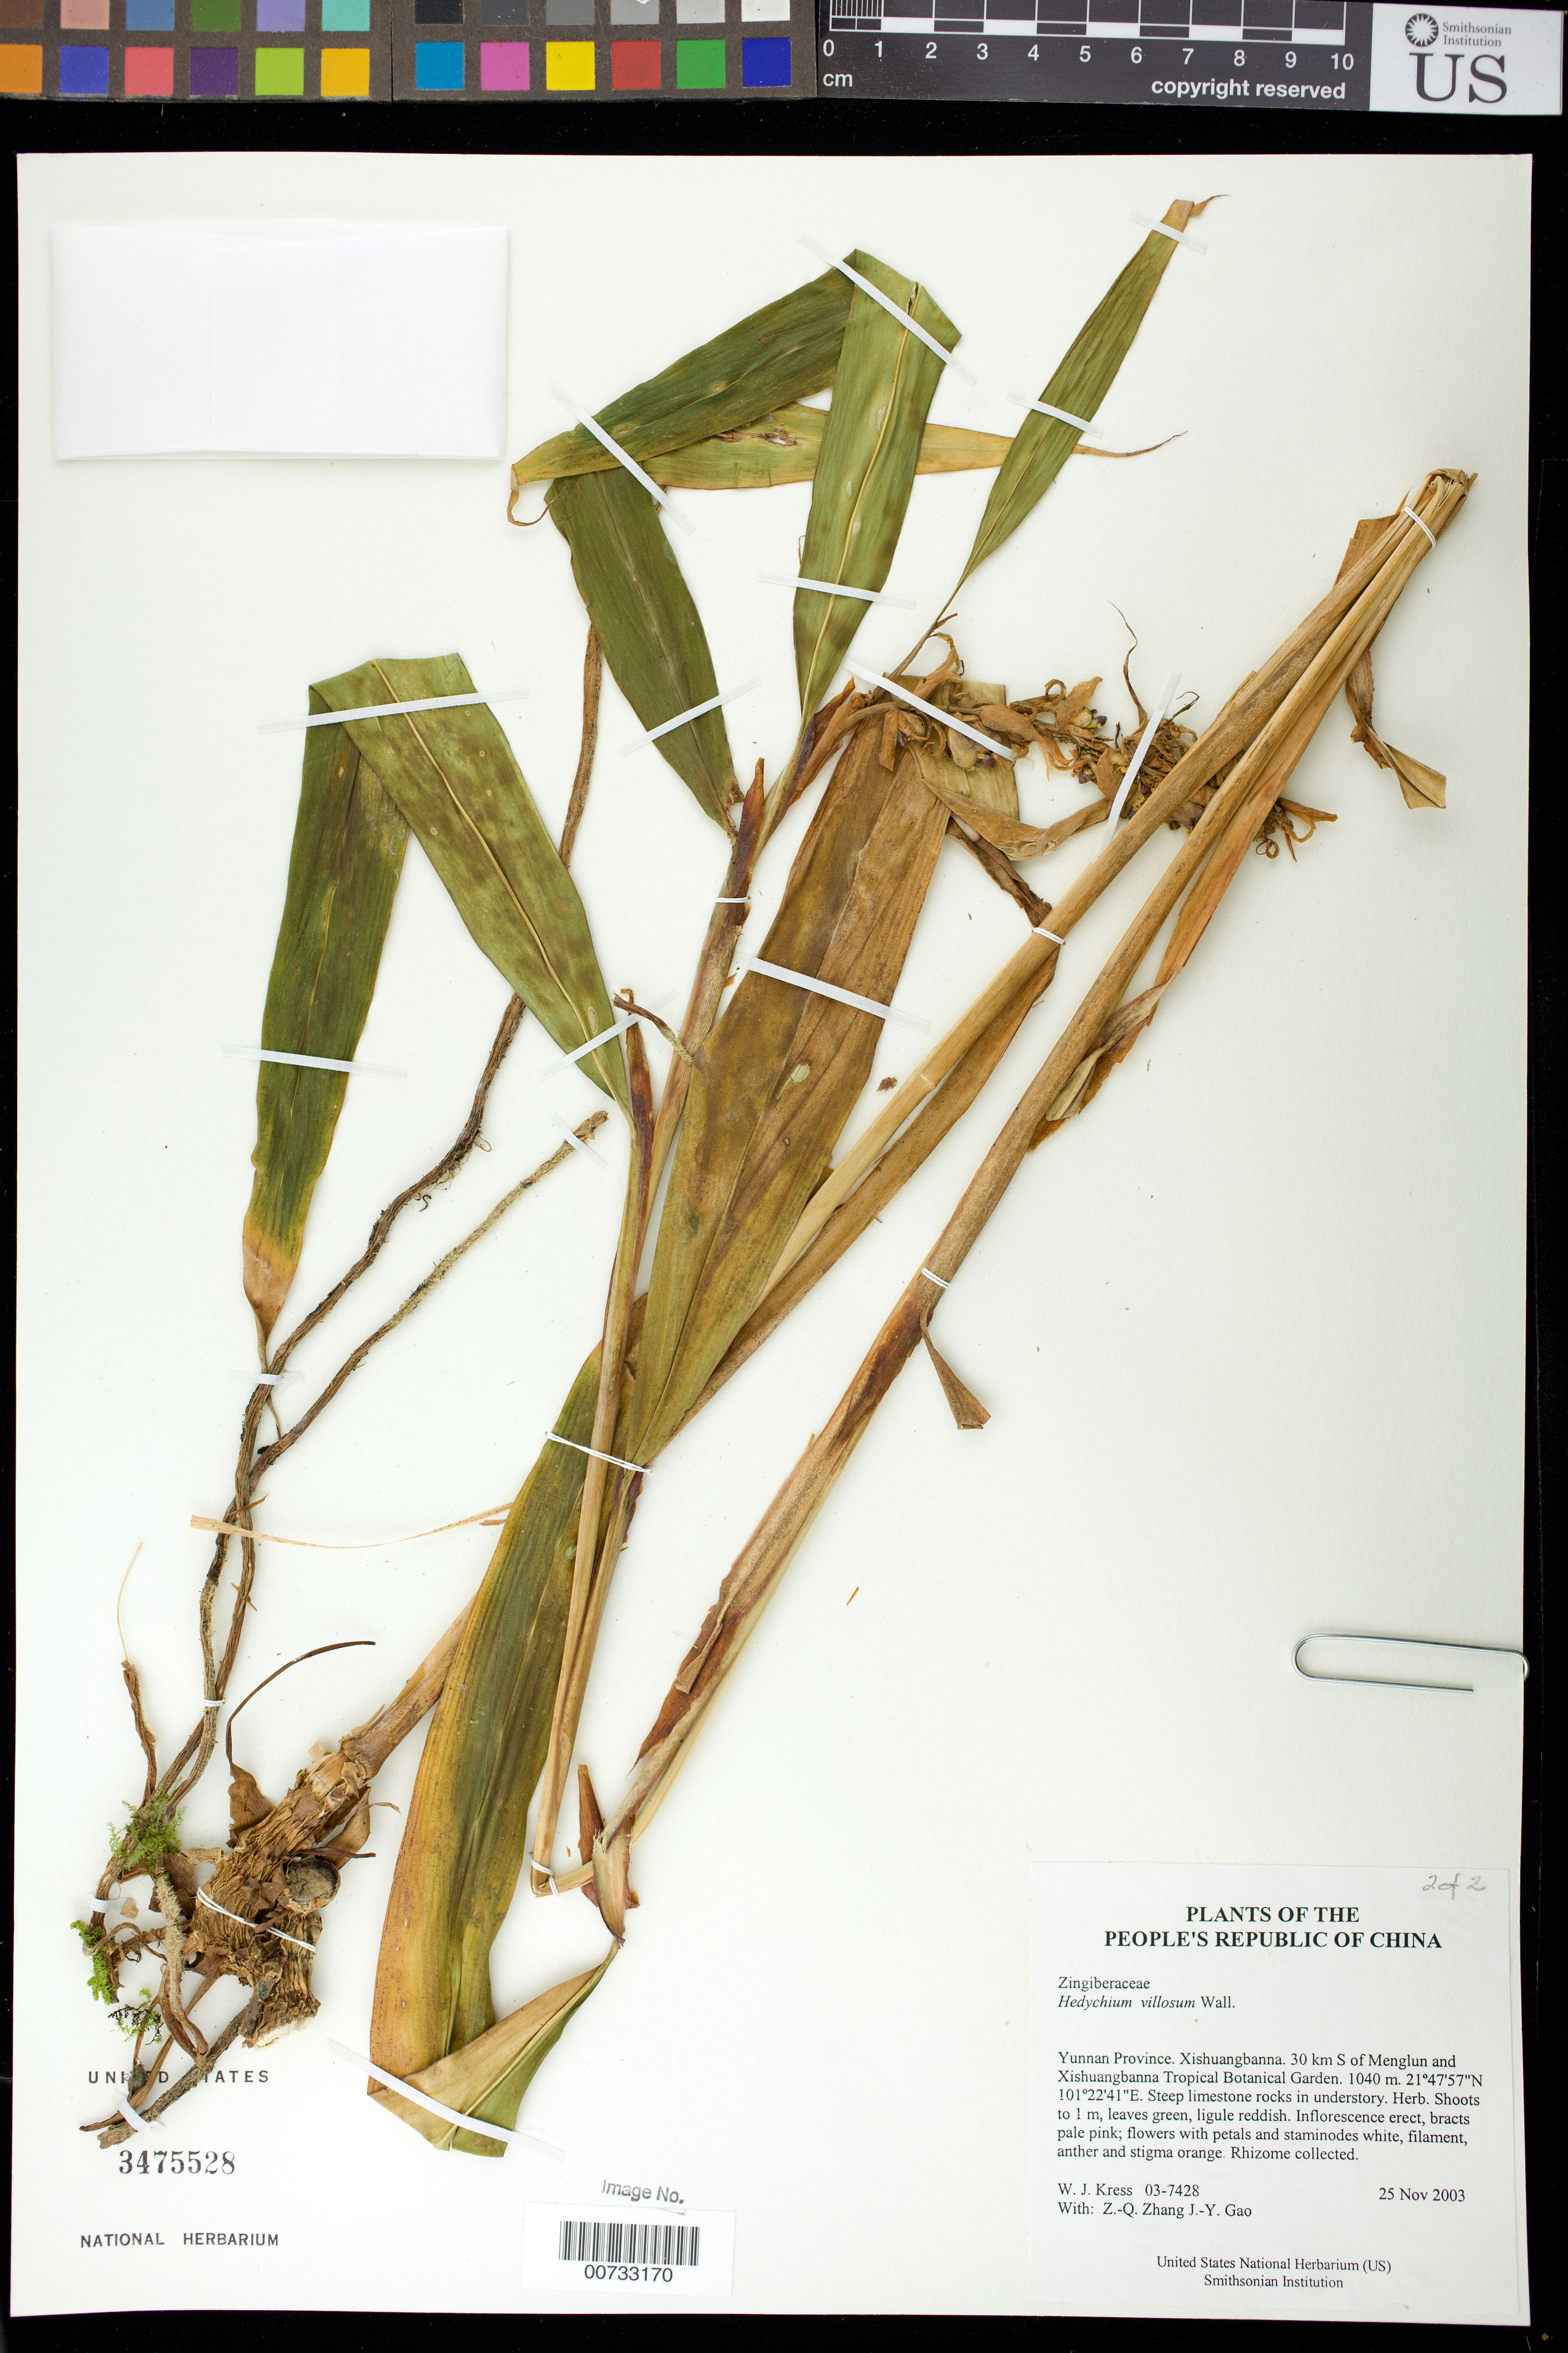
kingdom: Plantae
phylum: Tracheophyta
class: Liliopsida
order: Zingiberales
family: Zingiberaceae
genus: Hedychium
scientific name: Hedychium villosum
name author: Wall.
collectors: W. J. Kress, J.-Y. Gao & Z. Zhang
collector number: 03-7428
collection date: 2003-11-25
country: China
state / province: Yunnan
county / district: Xishuangbanna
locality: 30 km S of Menglun and Xishuangbanna Tropical Botanical Garden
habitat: Steep limestone rocks in understory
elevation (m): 1040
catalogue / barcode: US 3475528